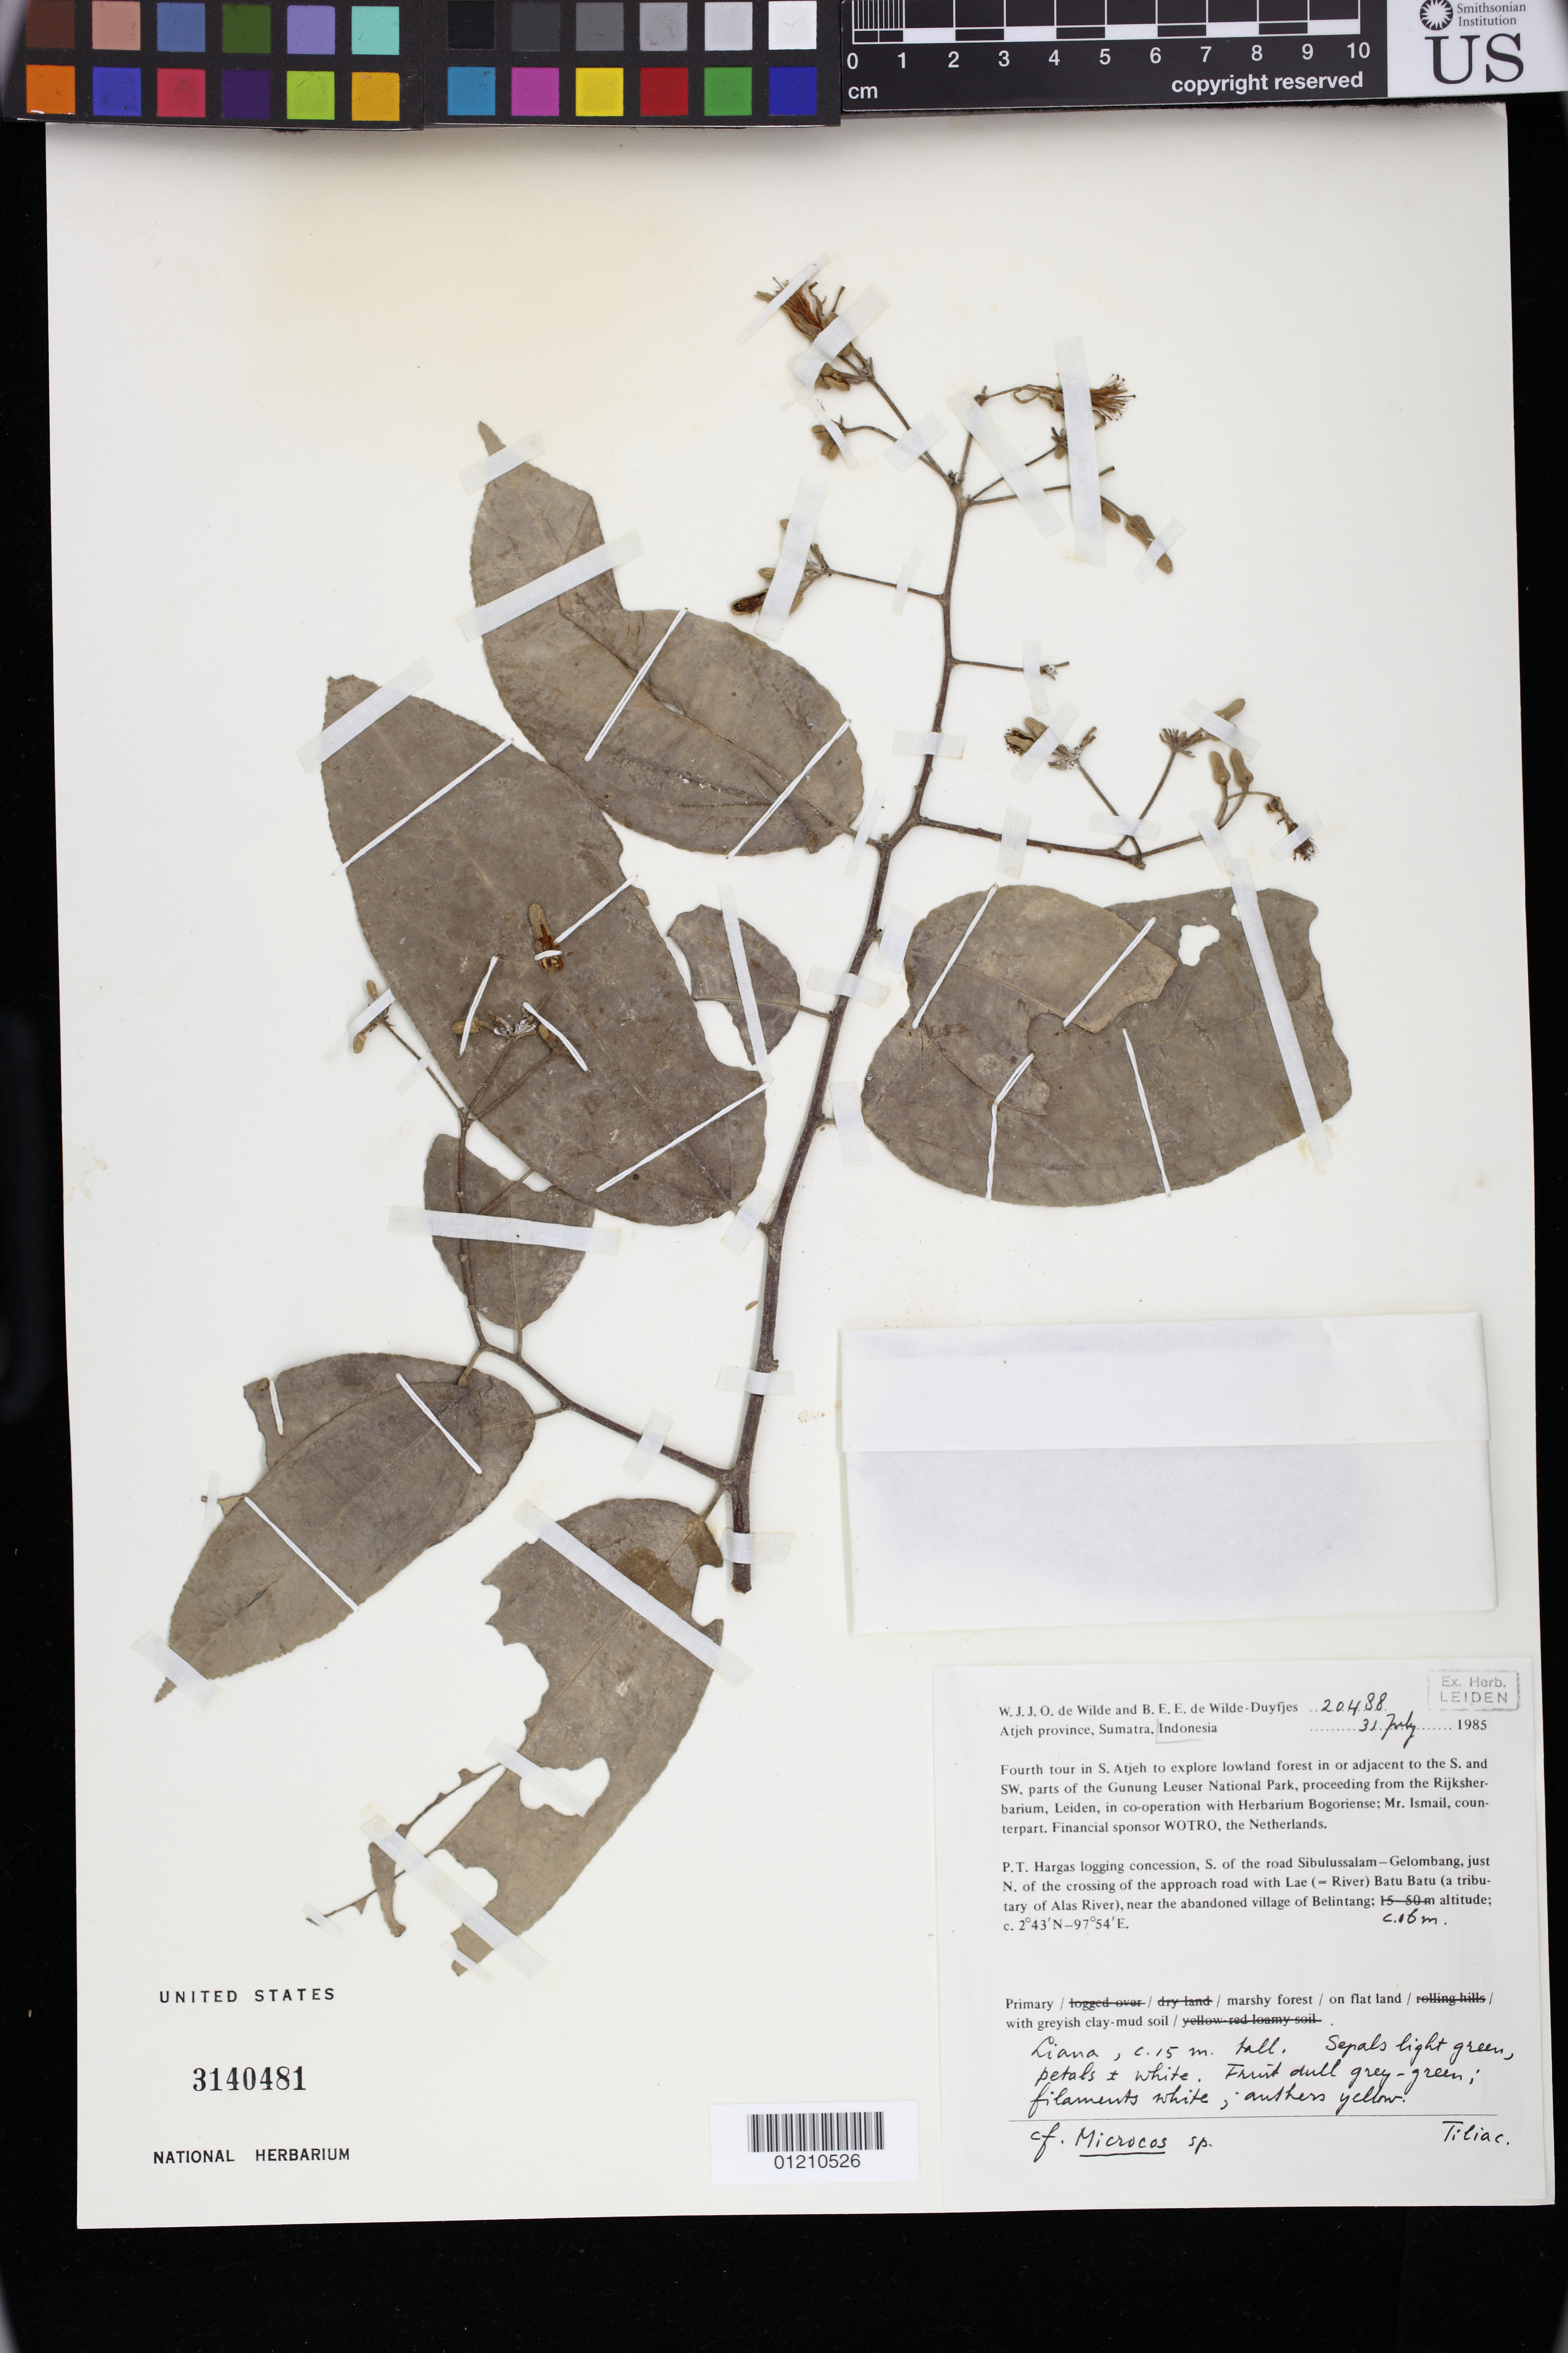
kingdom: Plantae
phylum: Tracheophyta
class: Magnoliopsida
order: Malvales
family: Malvaceae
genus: Microcos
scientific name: Microcos sp.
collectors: W. J. de Wilde & B. E. de Wilde-Duyfjes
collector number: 20488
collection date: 1985-07-31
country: Indonesia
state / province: Sumatra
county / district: Aceh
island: Sumatra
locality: S. Atjeh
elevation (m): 16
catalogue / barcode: US 3140481